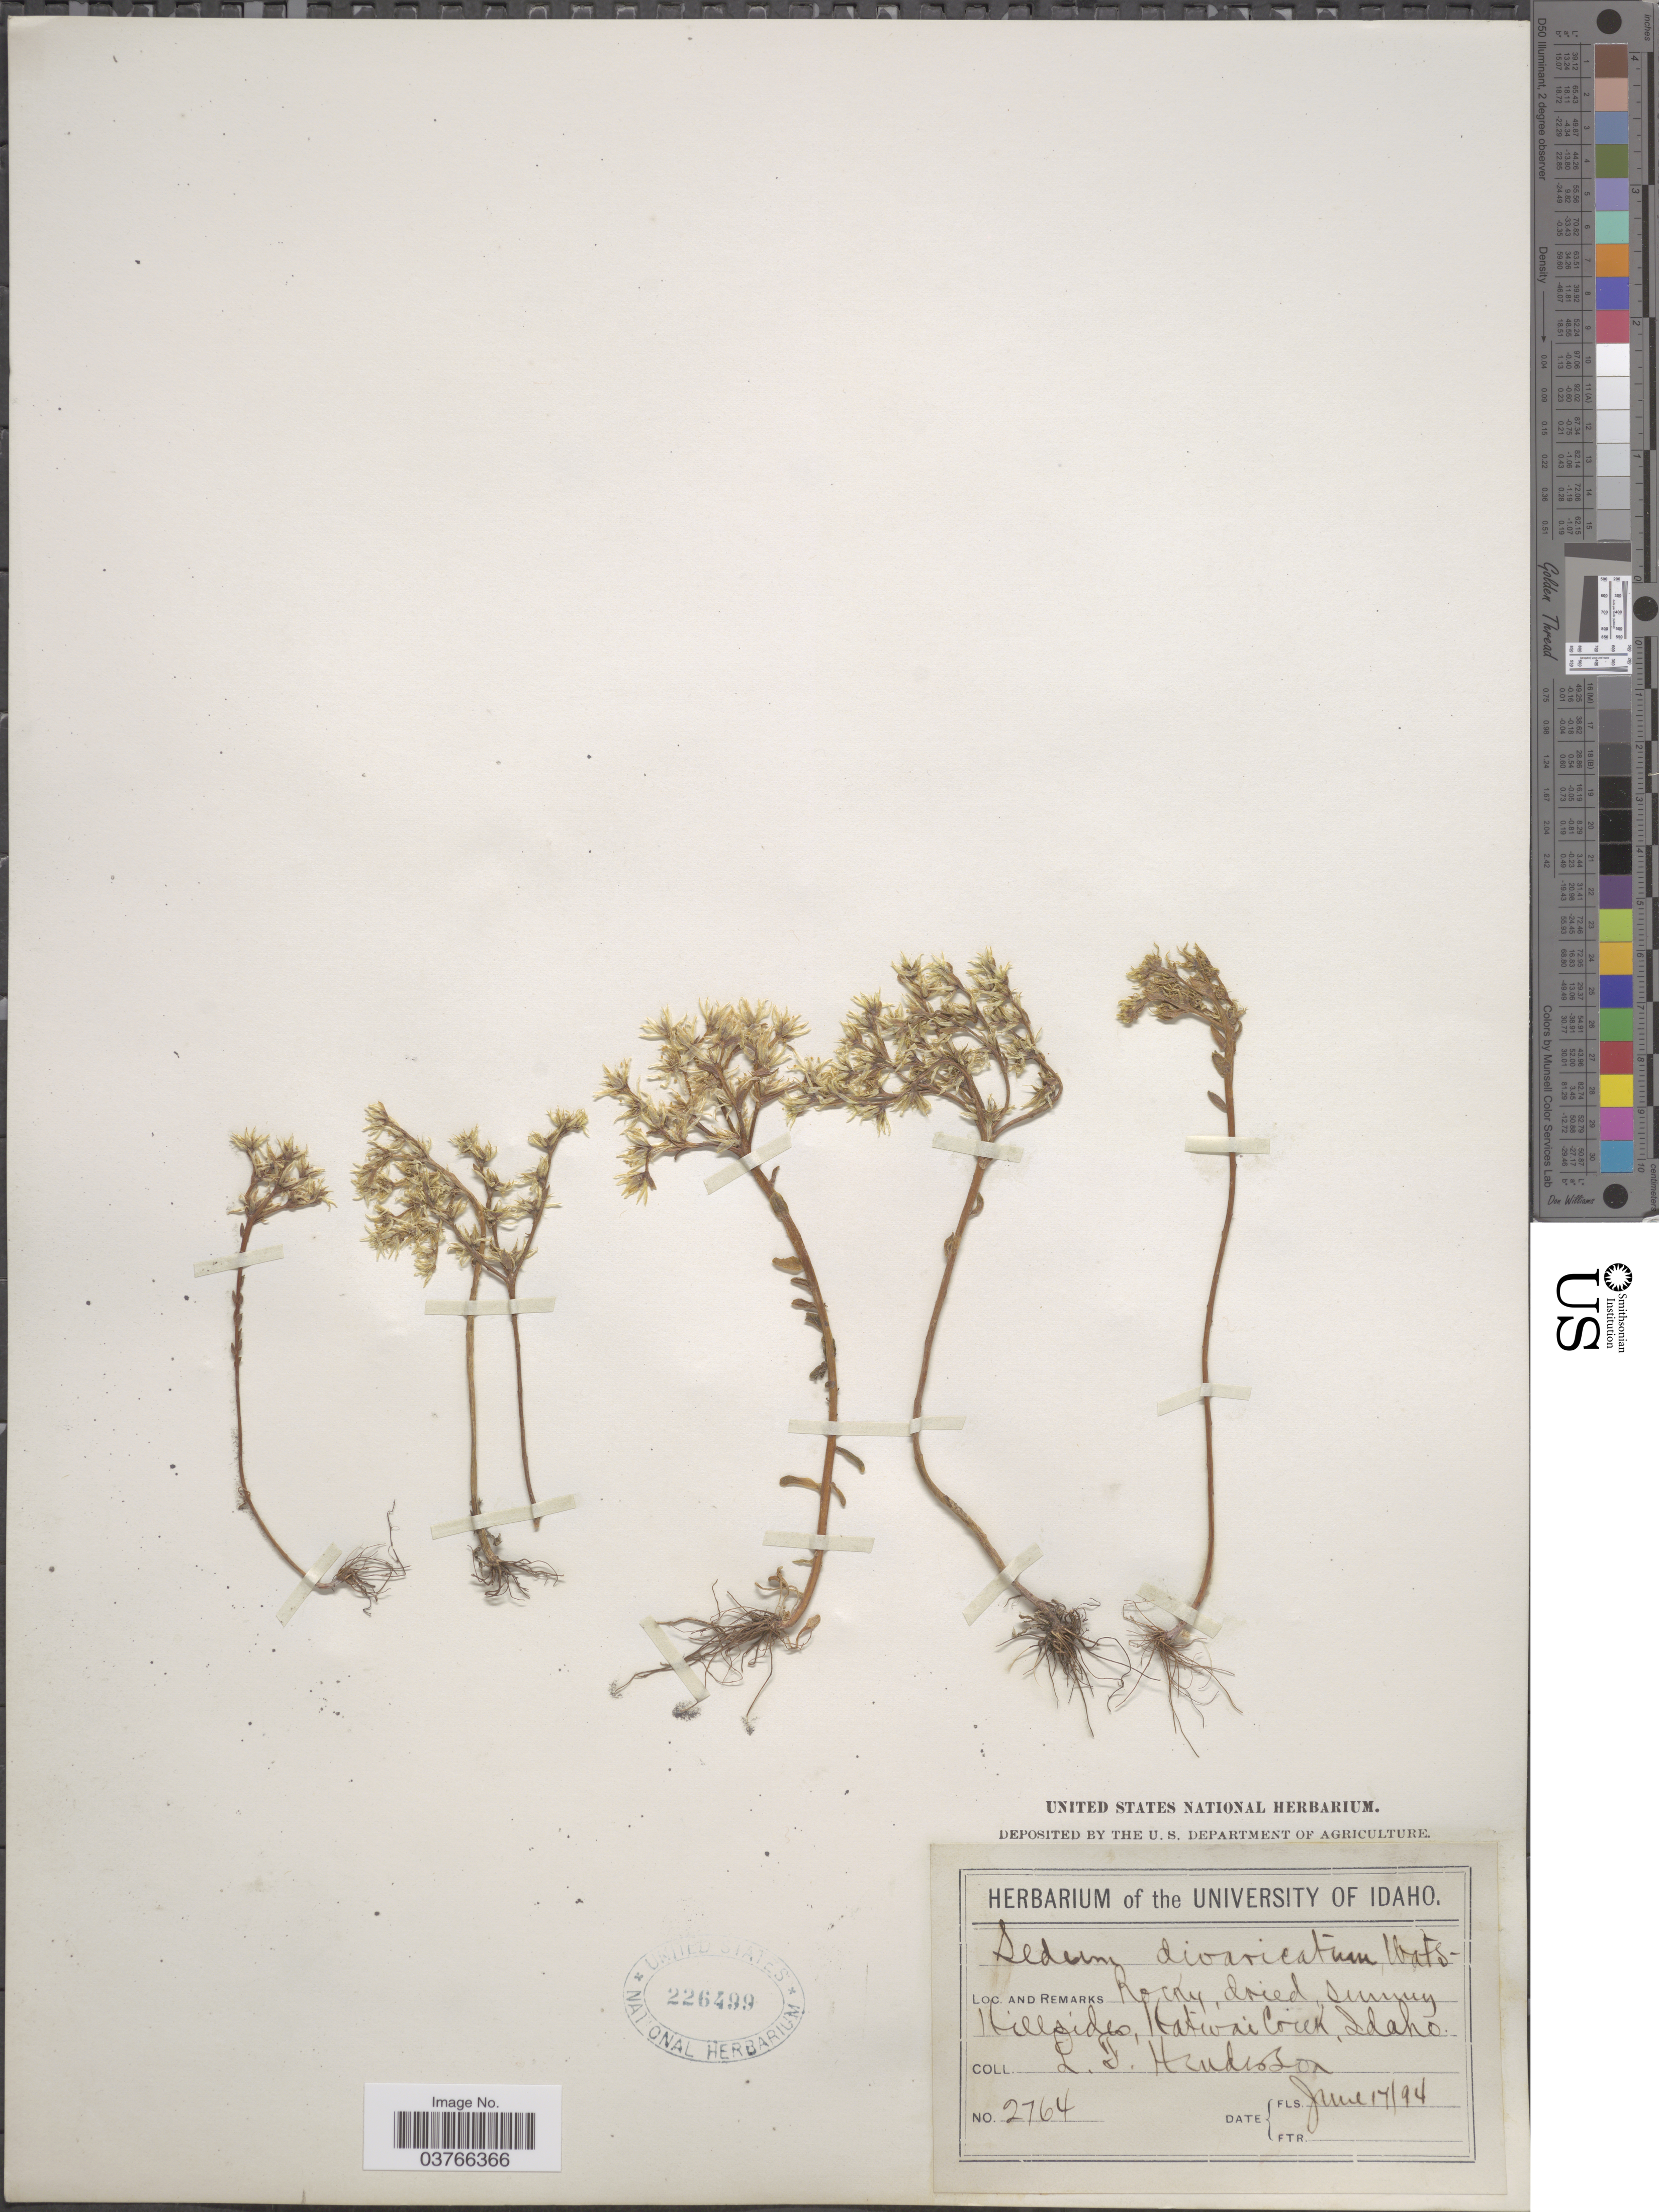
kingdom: Plantae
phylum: Tracheophyta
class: Magnoliopsida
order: Saxifragales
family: Crassulaceae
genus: Sedum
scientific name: Sedum leibergii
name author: Britton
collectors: L. Henderson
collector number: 2764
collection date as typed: Transcribed d/m/y: 17/6/94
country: United States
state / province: Idaho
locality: Rocky, dried, sunny Hillsides, Katwai Creek.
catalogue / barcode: US 226499